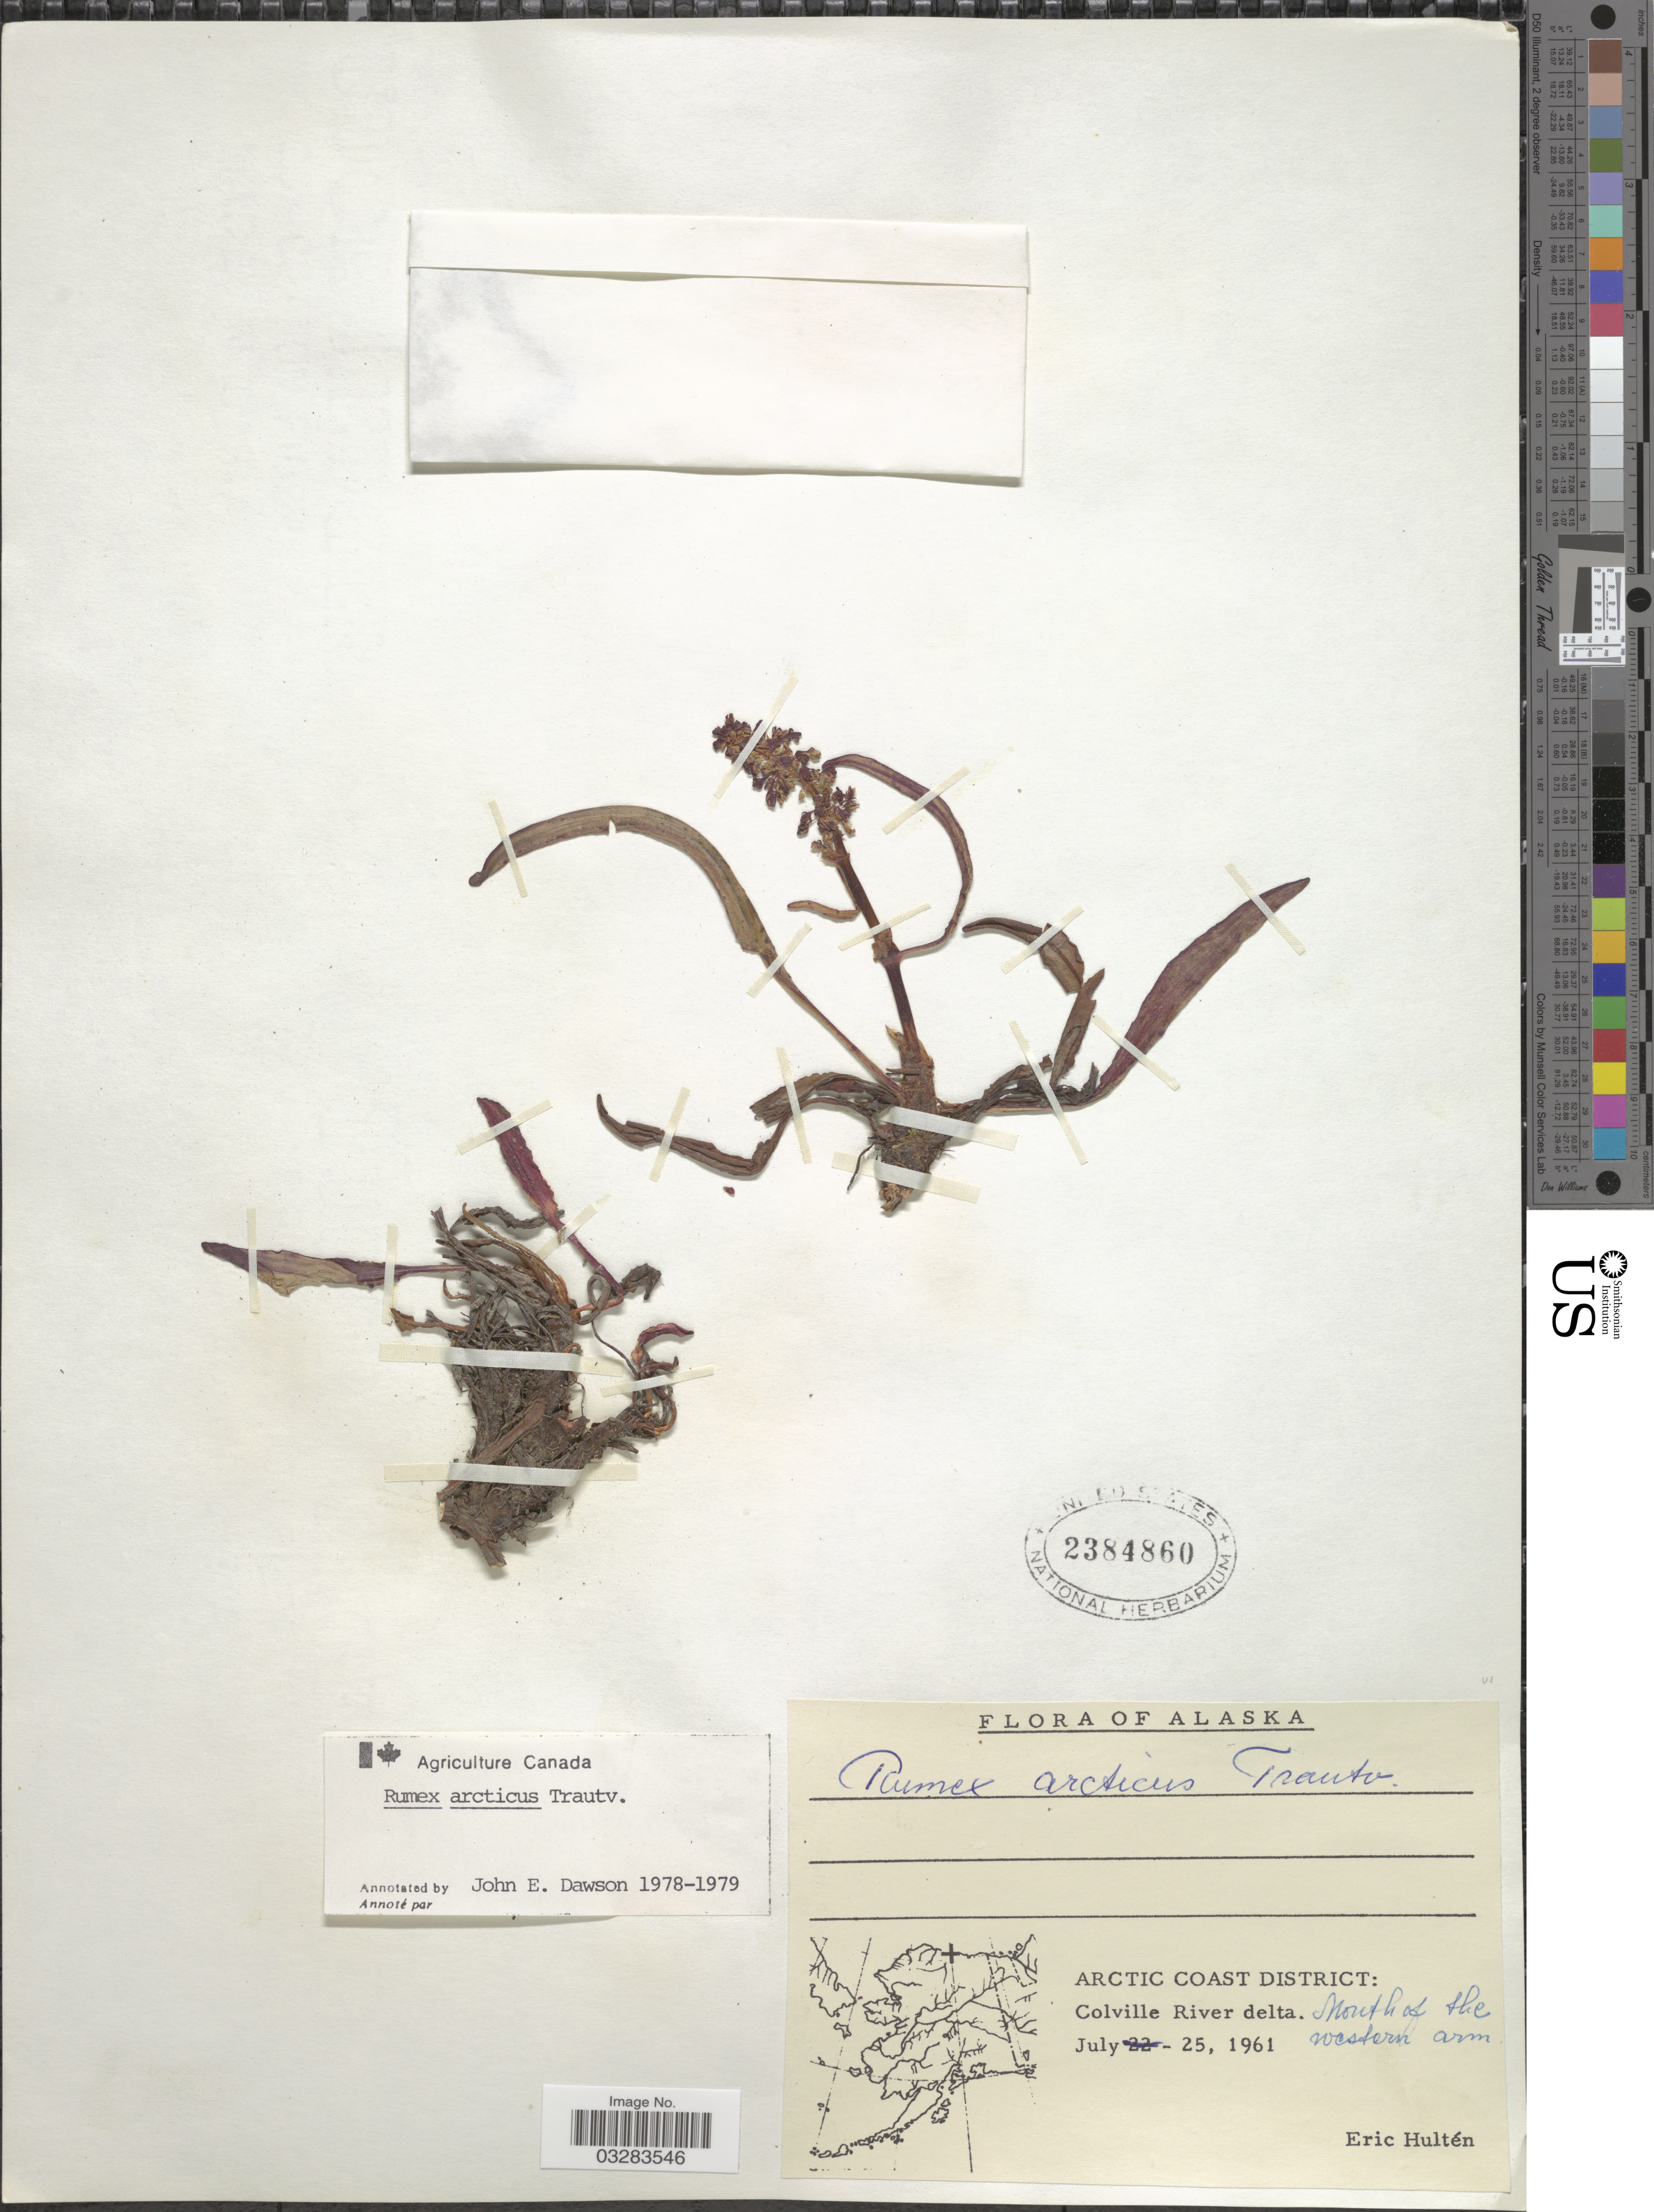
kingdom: Plantae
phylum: Tracheophyta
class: Magnoliopsida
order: Caryophyllales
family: Polygonaceae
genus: Rumex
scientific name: Rumex arcticus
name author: Trautv.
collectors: E. G. Hultén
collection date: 1961-07-25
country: United States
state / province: Alaska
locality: Arctic Coast District: Colville River delta. Mouth of the western arm.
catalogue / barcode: US 2384860